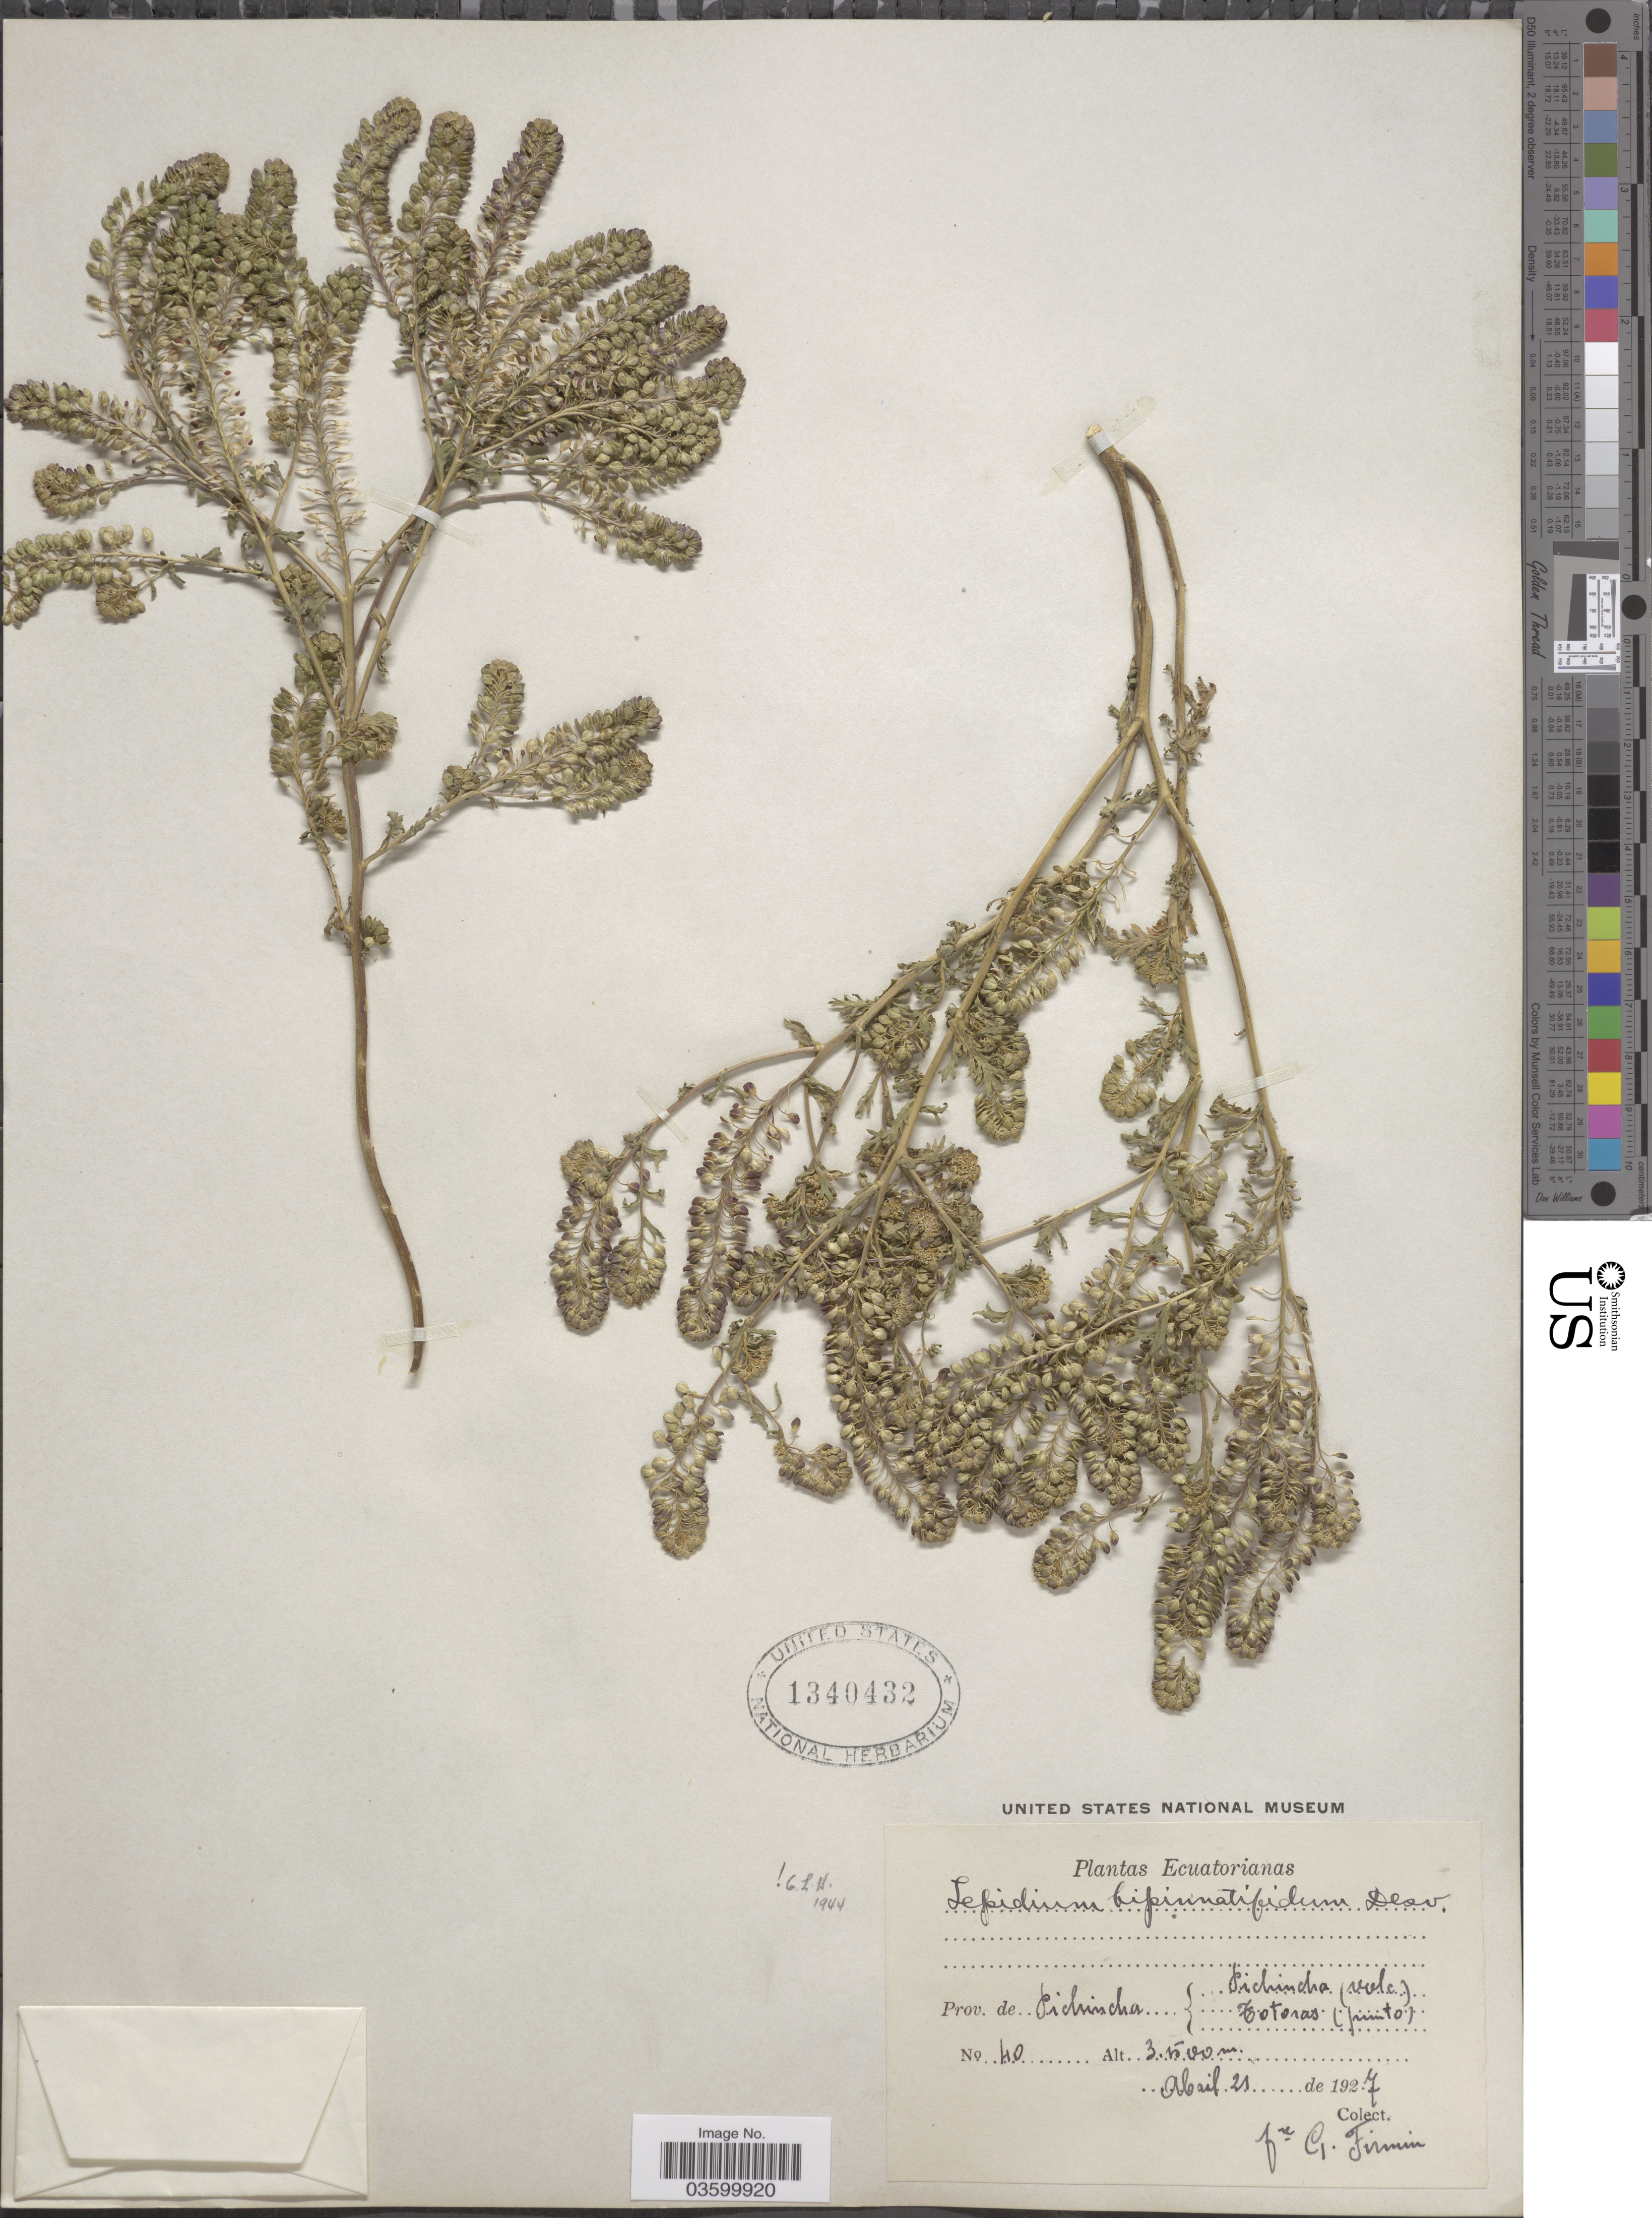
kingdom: Plantae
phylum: Tracheophyta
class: Magnoliopsida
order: Brassicales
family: Brassicaceae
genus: Lepidium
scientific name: Lepidium bipinnatifidum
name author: Desv.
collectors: F. Firmin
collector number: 40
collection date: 1927-04-21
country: Ecuador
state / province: Pichincha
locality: Pichincha (volc.) Totoras (punto).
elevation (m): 3500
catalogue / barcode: US 1340432